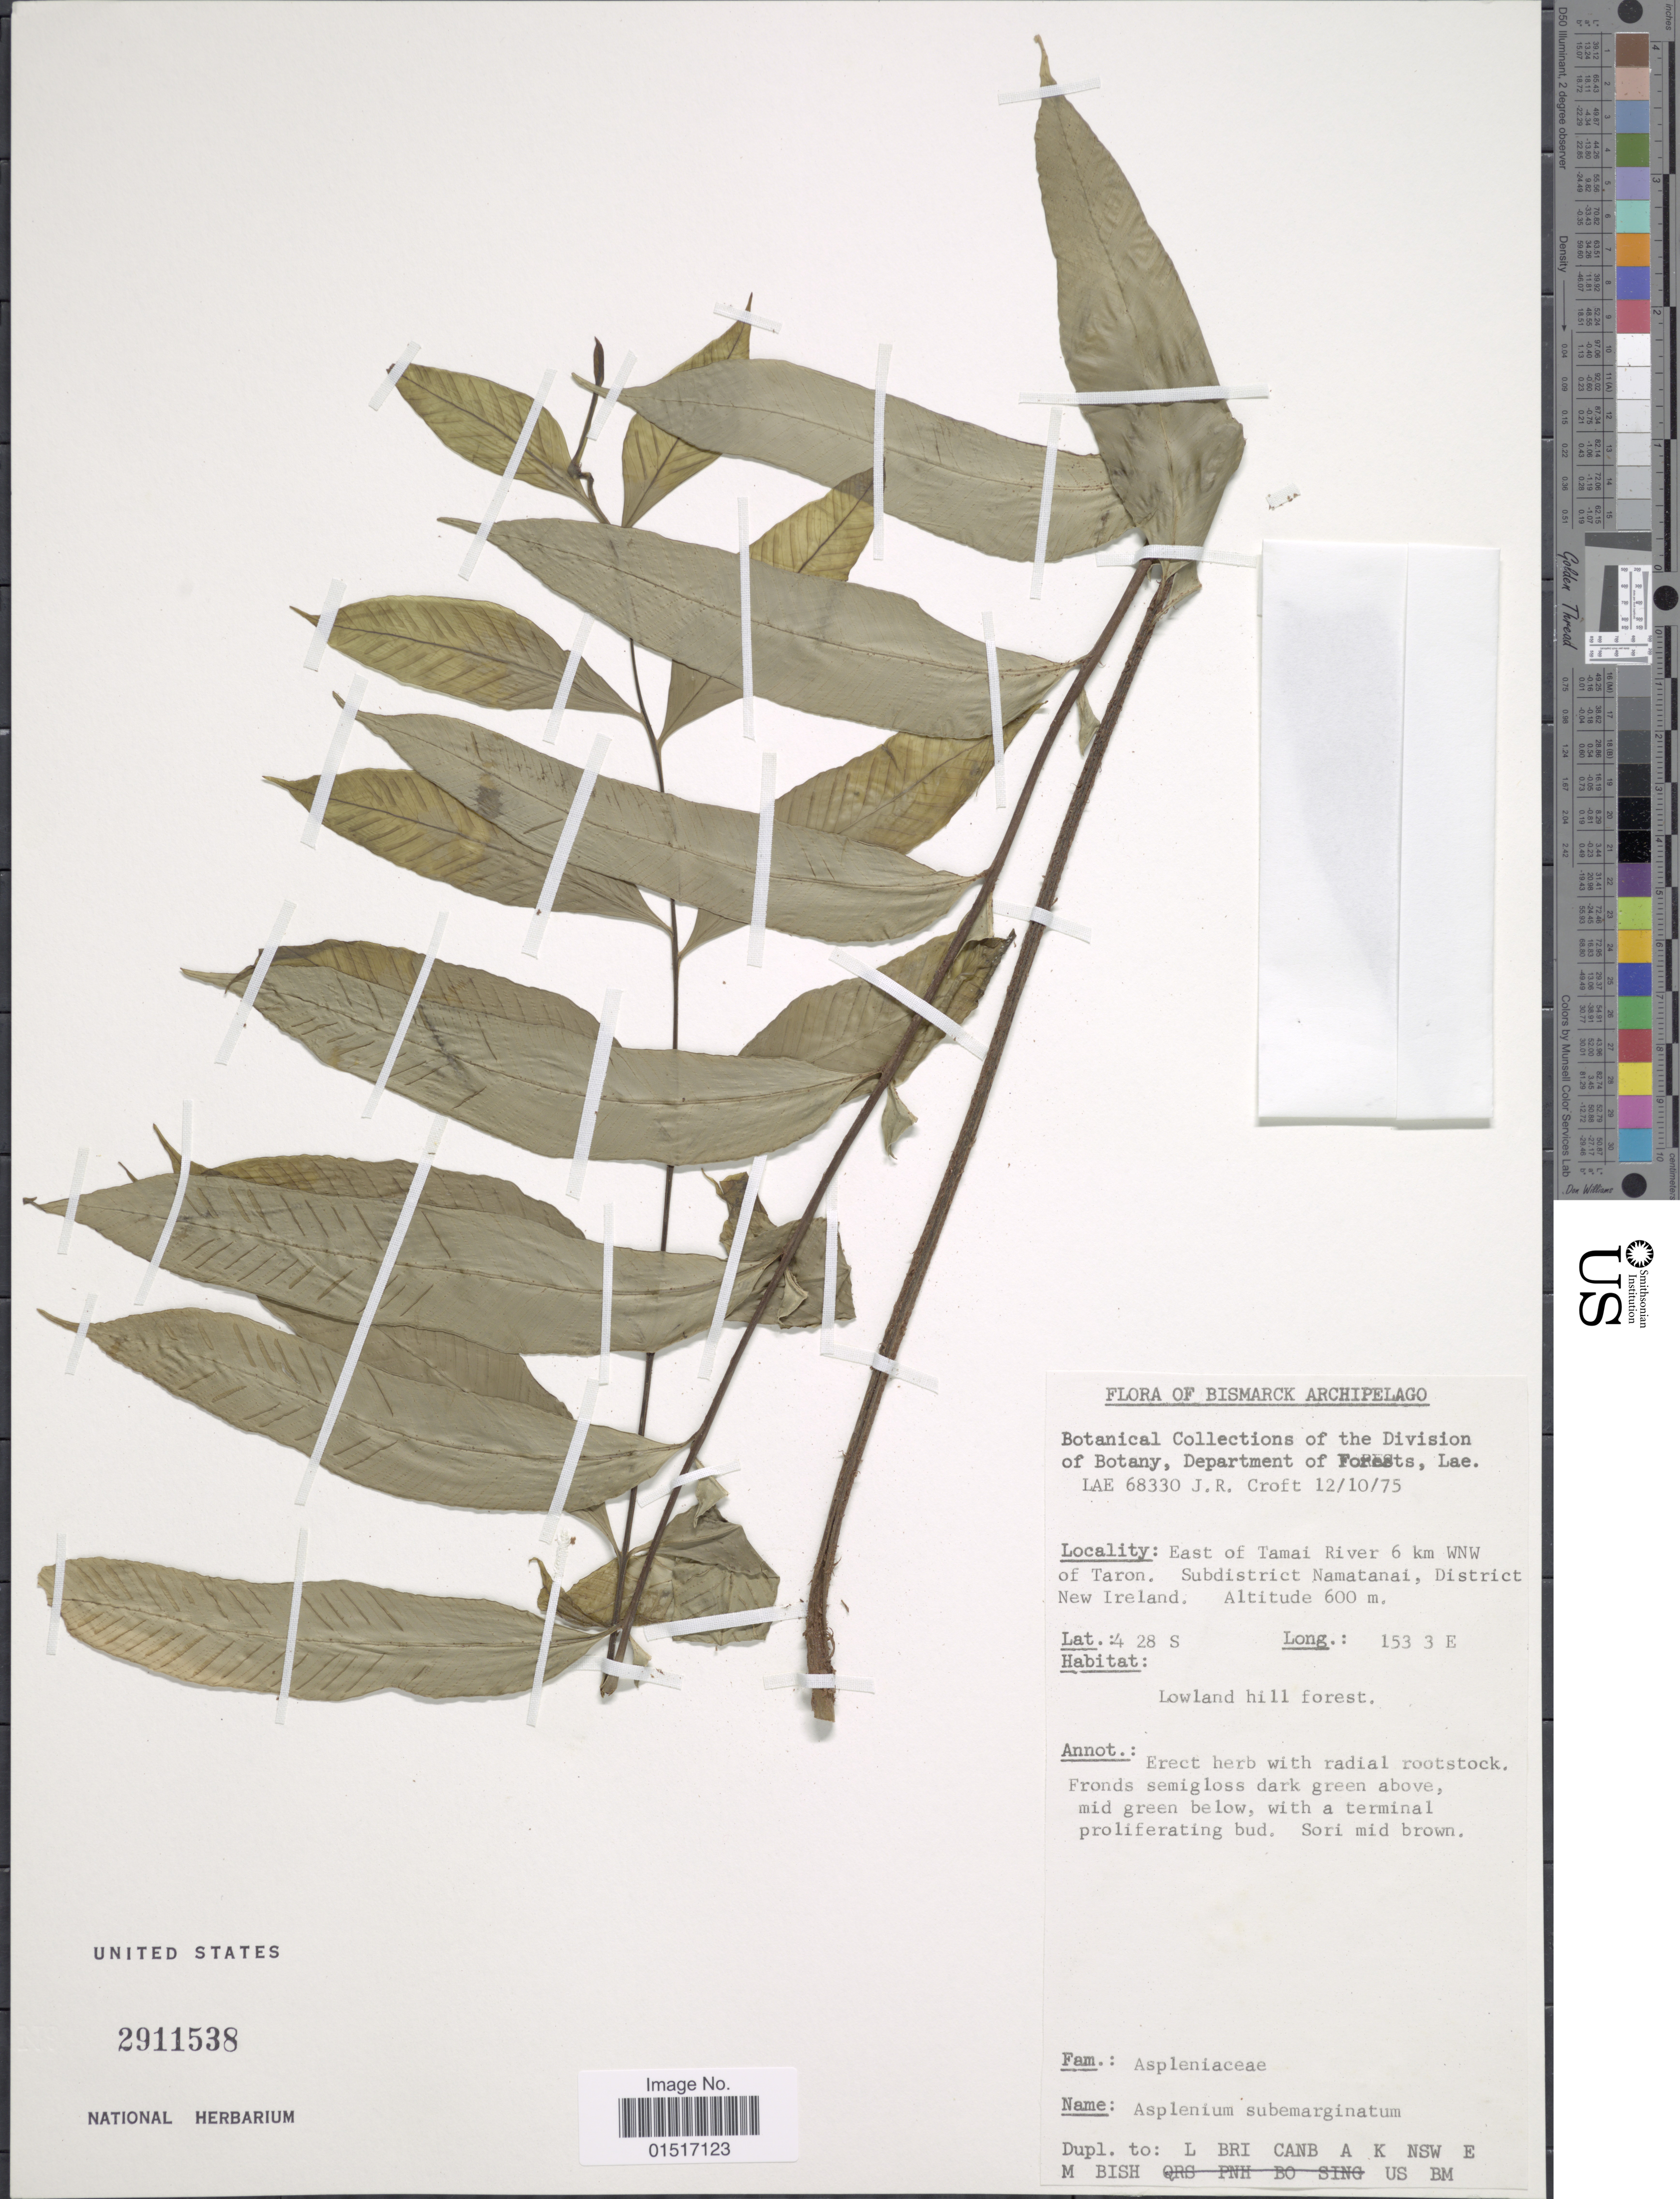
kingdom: Plantae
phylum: Tracheophyta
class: Polypodiopsida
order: Polypodiales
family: Aspleniaceae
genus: Asplenium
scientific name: Asplenium subemarginatum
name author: Rosenst.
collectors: J. R. Croft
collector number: LAE 68330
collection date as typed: Transcribed d/m/y: 12/10/75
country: Papua New Guinea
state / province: New Ireland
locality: Bismarck Archipelago. East of Tamai River 6 km WNW of Taron. Subdistrict Namatanai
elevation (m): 600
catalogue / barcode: US 2911538